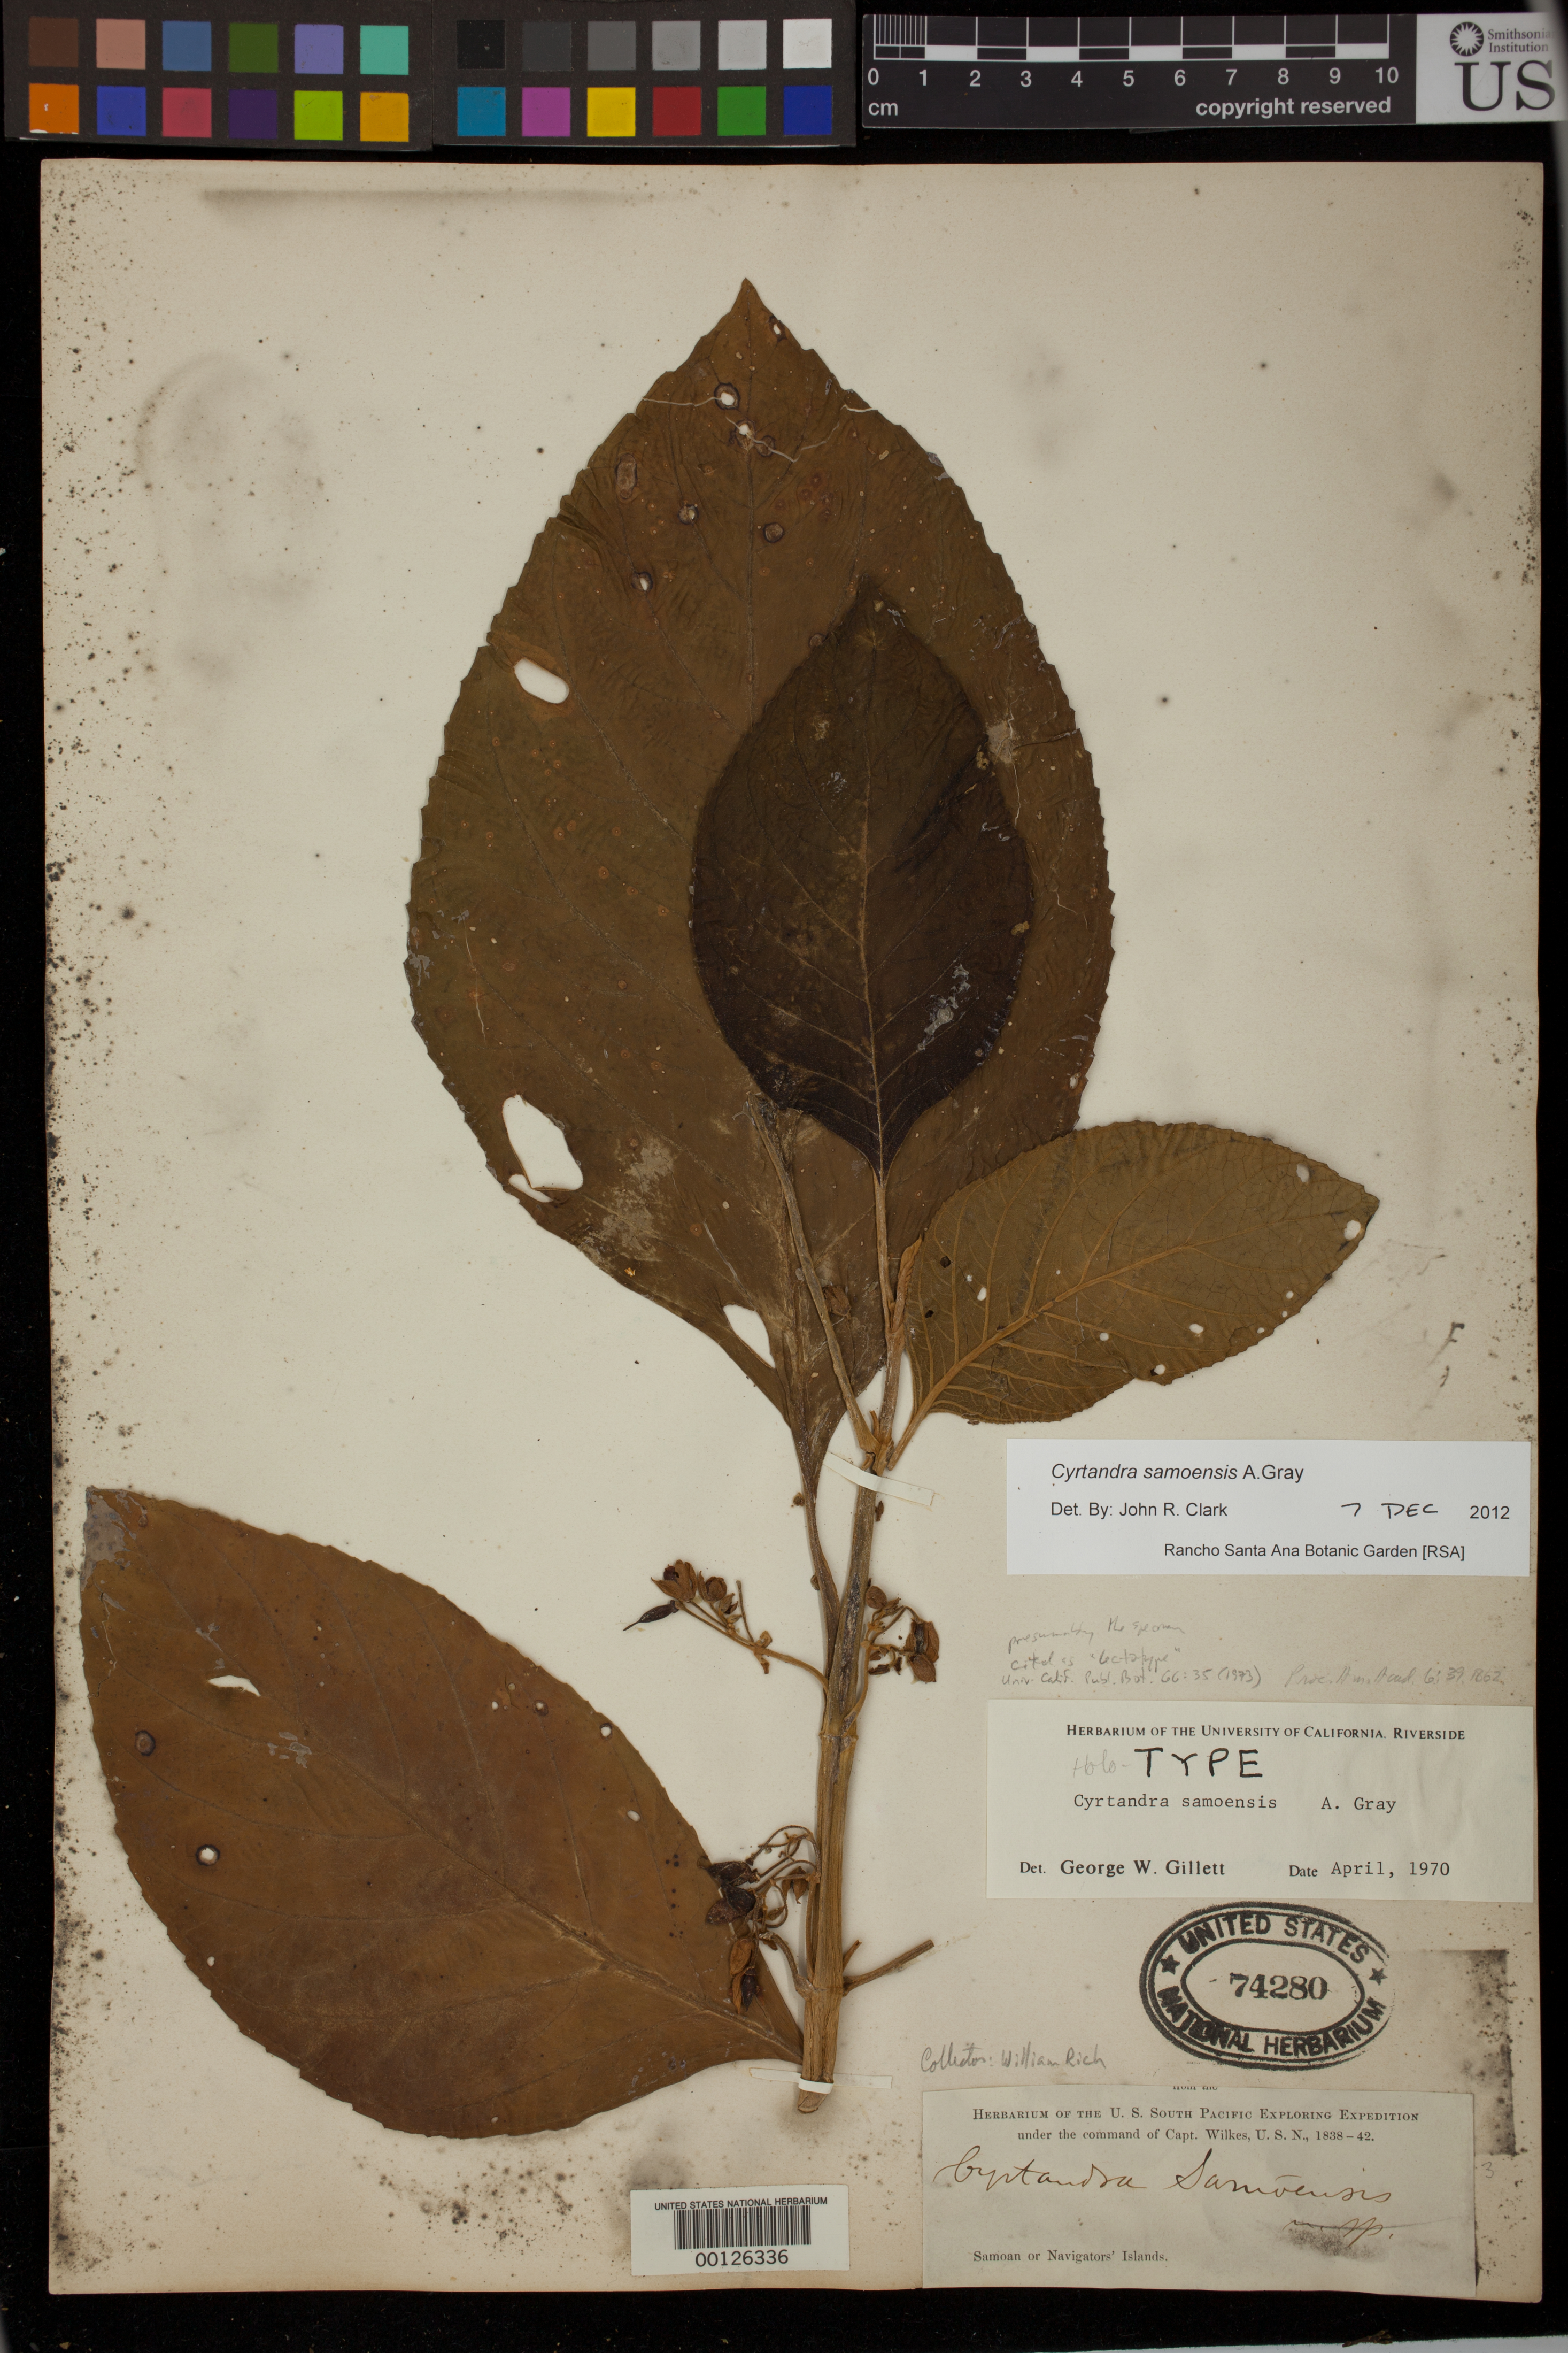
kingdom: Plantae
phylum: Tracheophyta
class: Magnoliopsida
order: Lamiales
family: Gesneriaceae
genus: Cyrtandra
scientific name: Cyrtandra samoensis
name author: A. Gray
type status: Lectotype; Type Collection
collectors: Wilkes Explor. Exped.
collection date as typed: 1838 to -- --- 1842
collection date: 1838/1842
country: Samoa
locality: Samoan or Navigators' Islands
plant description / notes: Protologue, "Tutuila, Savaii, and Manua, Samoan Islands, along the coast. A specimen is ticketed "Tahiti", probably through a transposition." Annotated as "TYPE" by Gillett (1970; "Holo-" penciled in at later date), this is presumably the US specimen he cited as "lectotype".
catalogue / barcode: US 74280